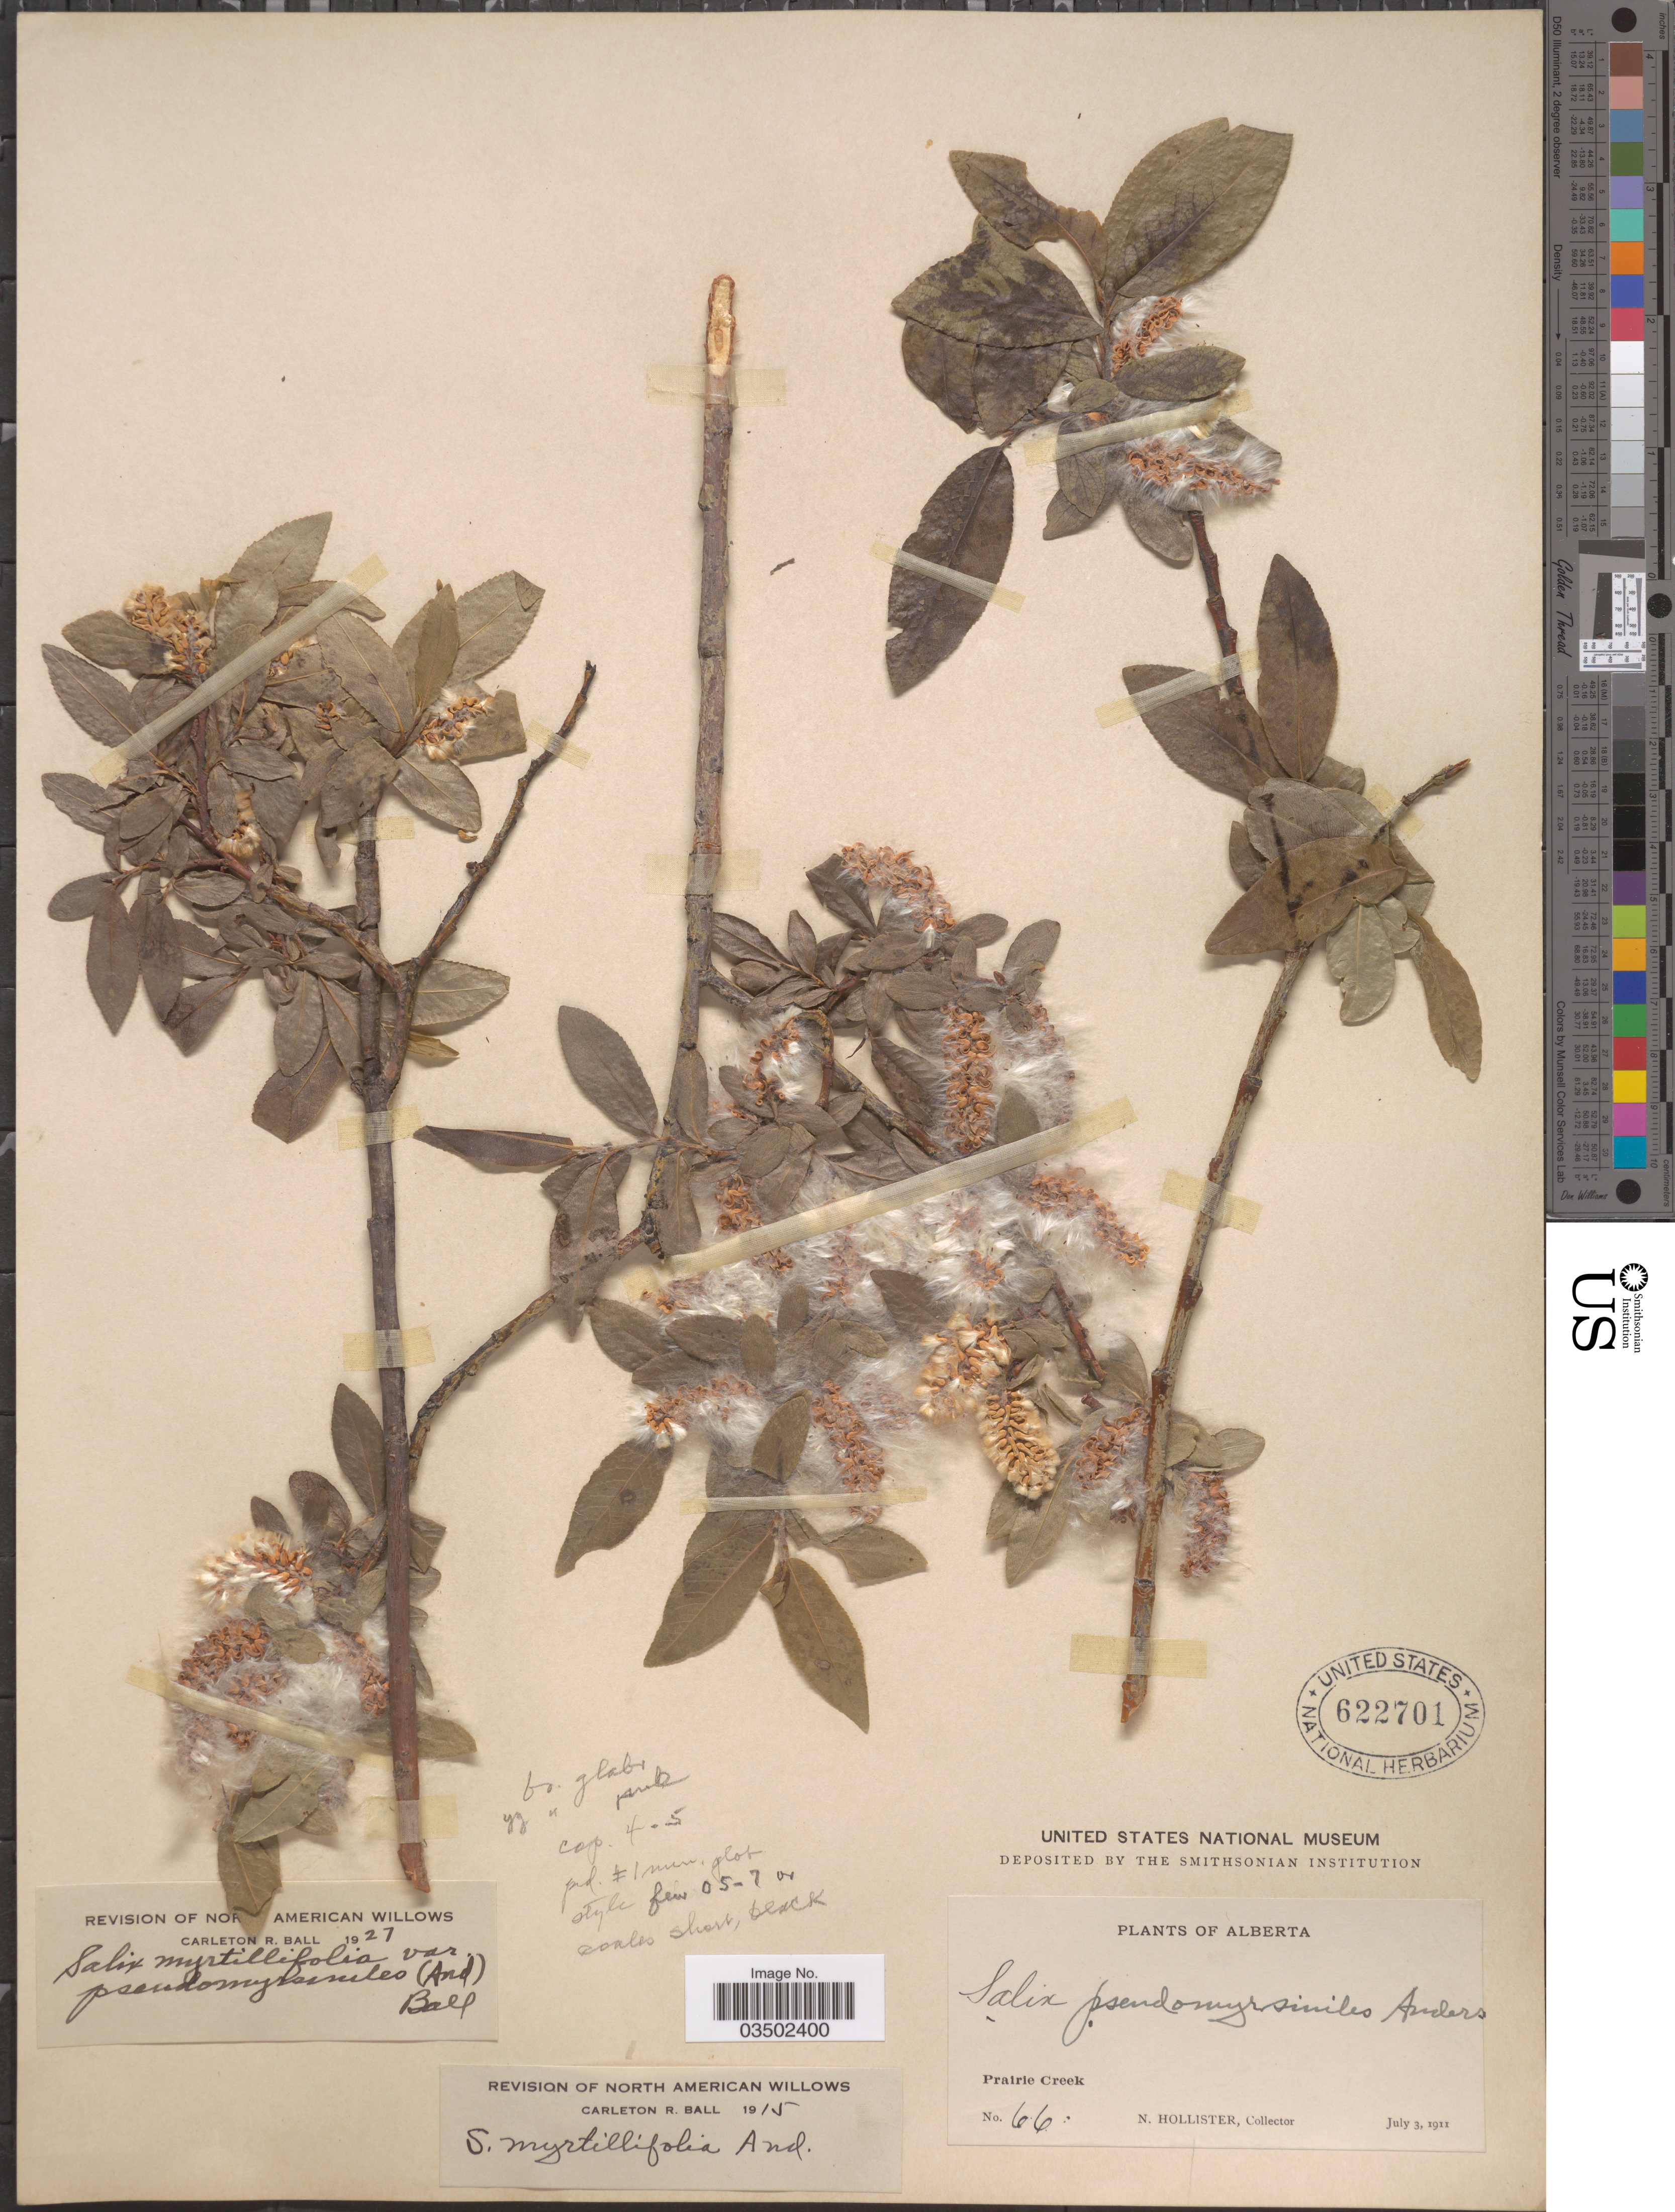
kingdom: Plantae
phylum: Tracheophyta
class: Magnoliopsida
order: Malpighiales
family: Salicaceae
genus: Salix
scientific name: Salix pseudocordata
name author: (Andersson) Andersson ex Rydb.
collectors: N. Hollister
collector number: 66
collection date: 1911-07-03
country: Canada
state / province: Alberta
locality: Prairie Creek.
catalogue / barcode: US 622701